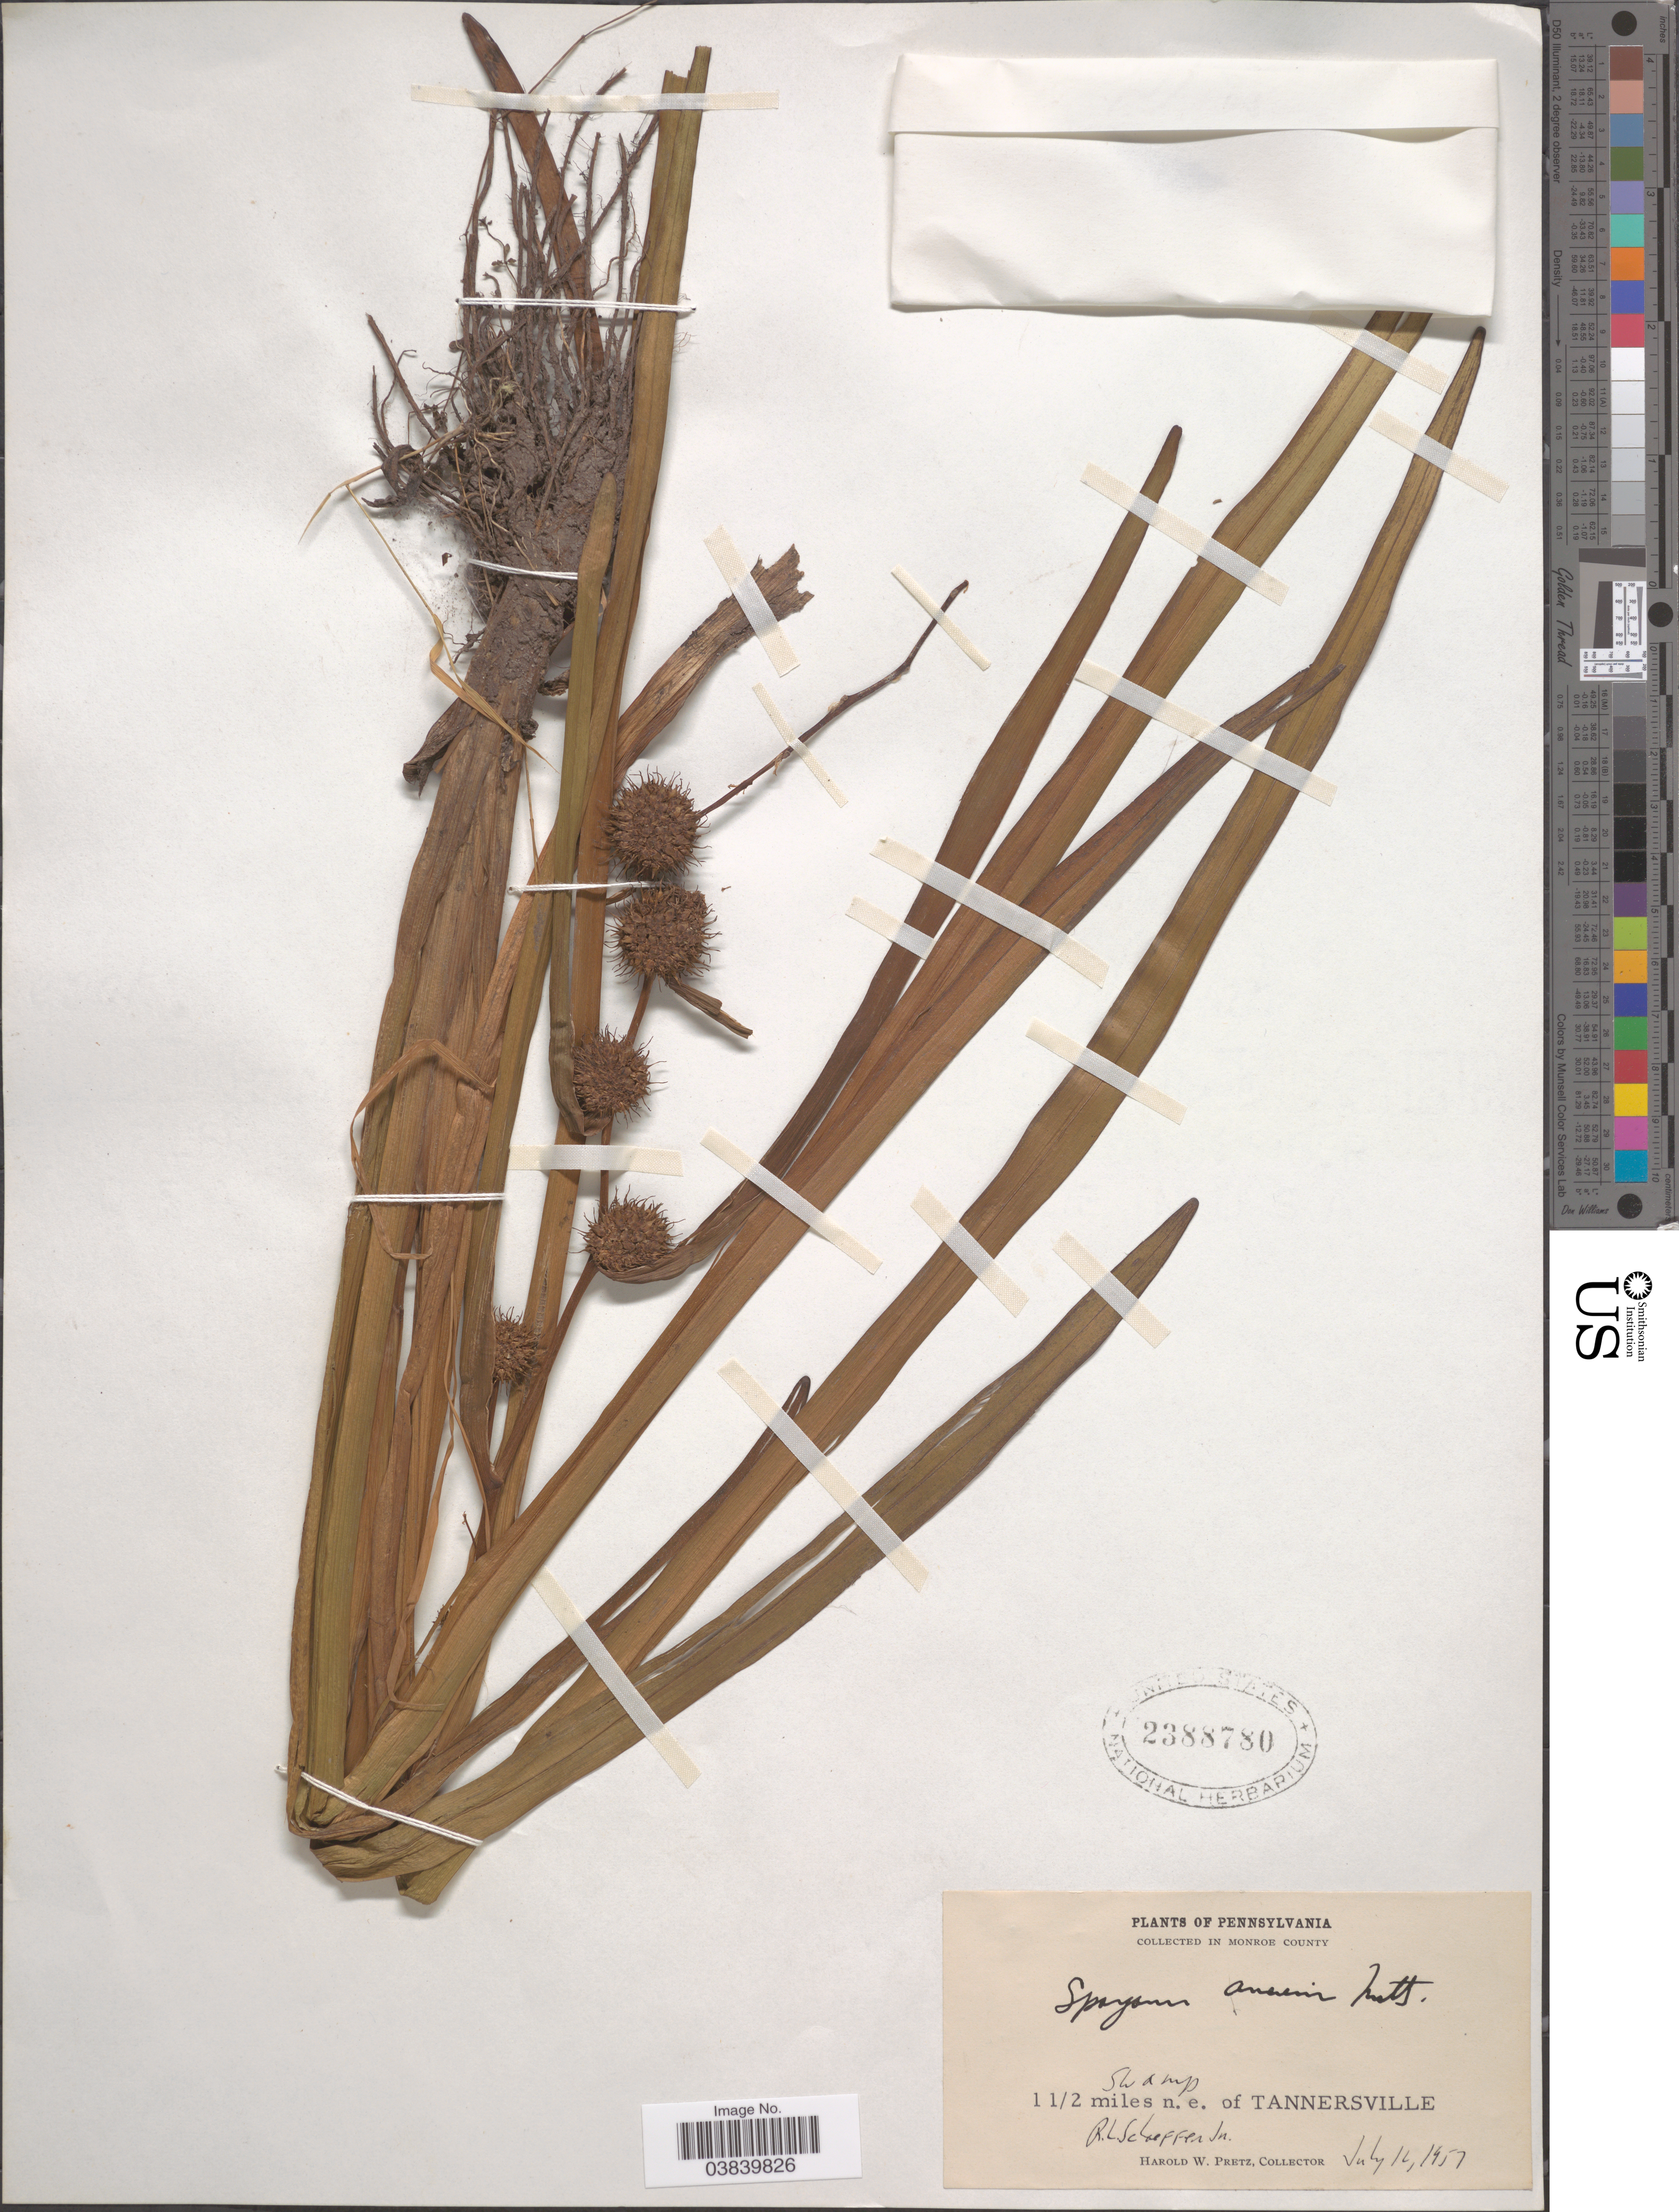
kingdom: Plantae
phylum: Tracheophyta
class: Liliopsida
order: Poales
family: Typhaceae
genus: Sparganium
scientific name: Sparganium americanum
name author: Nutt.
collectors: R. L. Schaeffer Jr. & H. W. Pretz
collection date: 1957-07-12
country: United States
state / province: Pennsylvania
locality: In Monroe County. 1½ miles n.e. of Tannersville.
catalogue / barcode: US 2388780